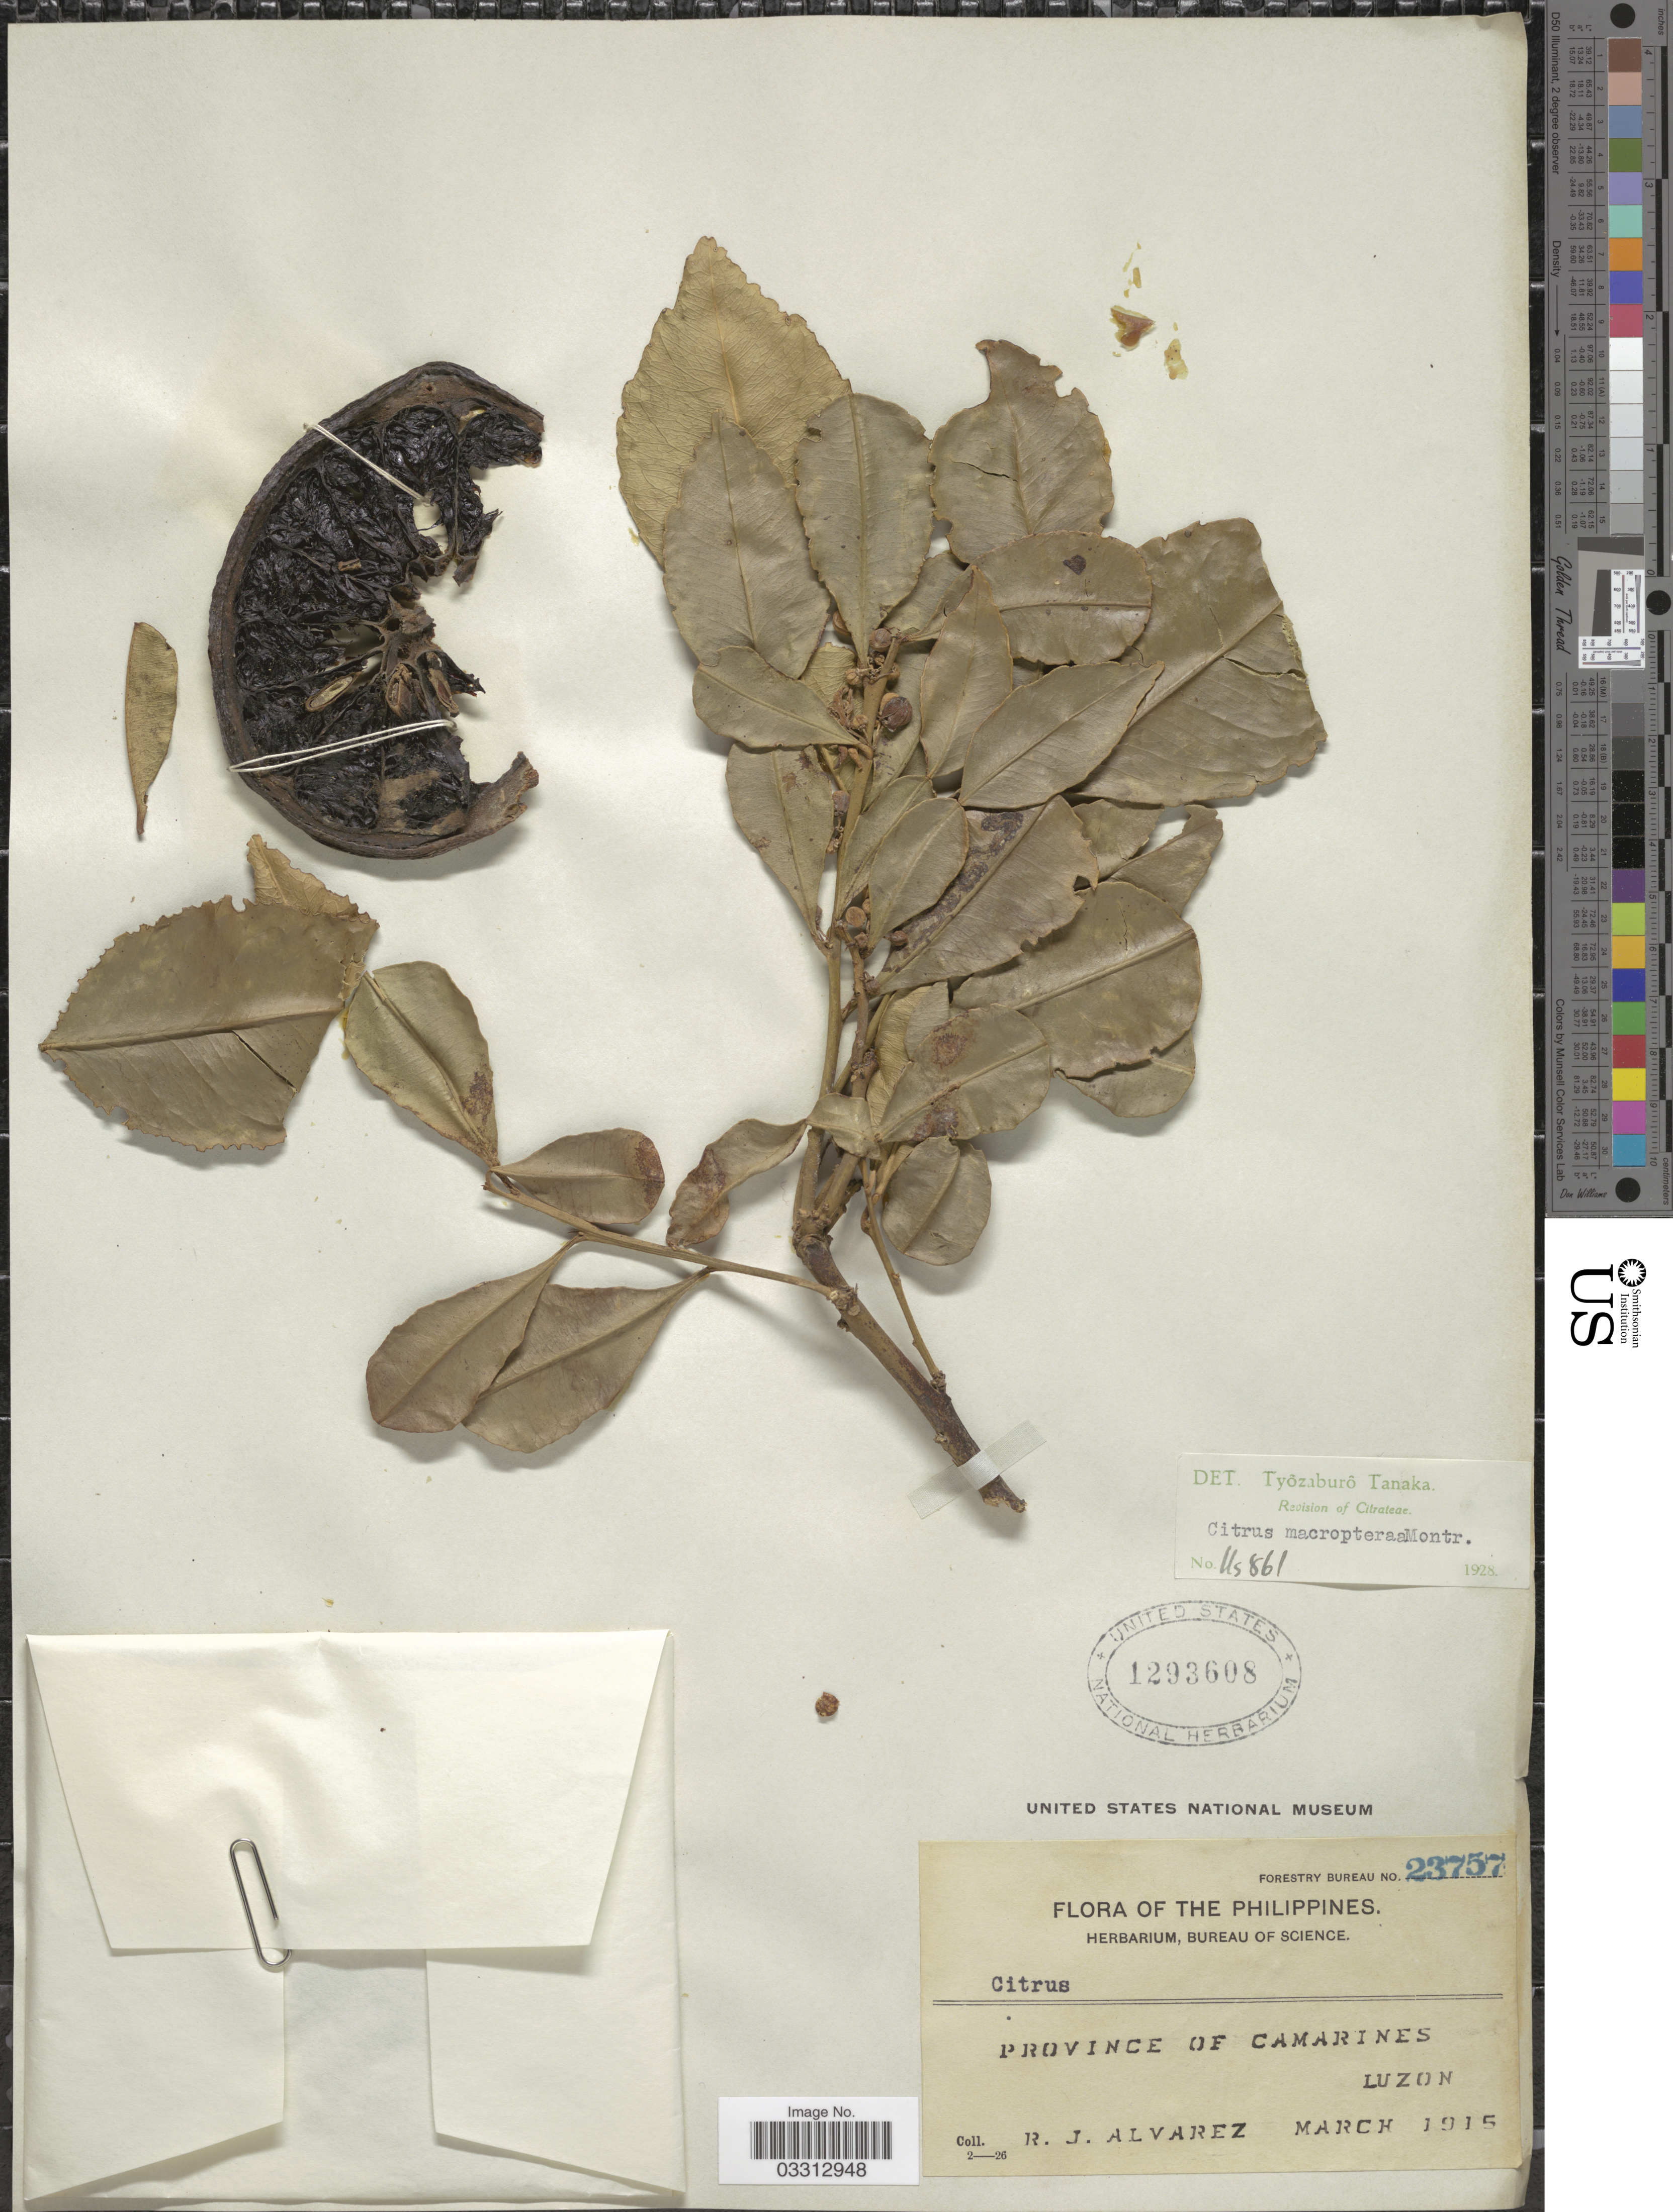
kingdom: Plantae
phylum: Tracheophyta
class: Magnoliopsida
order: Sapindales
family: Rutaceae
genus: Citrus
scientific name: Citrus macroptera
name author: Montrouz.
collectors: R. Alvarez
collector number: Forestry Bureau 23757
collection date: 1915-03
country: Philippines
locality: Province of Camarines. Luzon.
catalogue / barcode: US 1293608